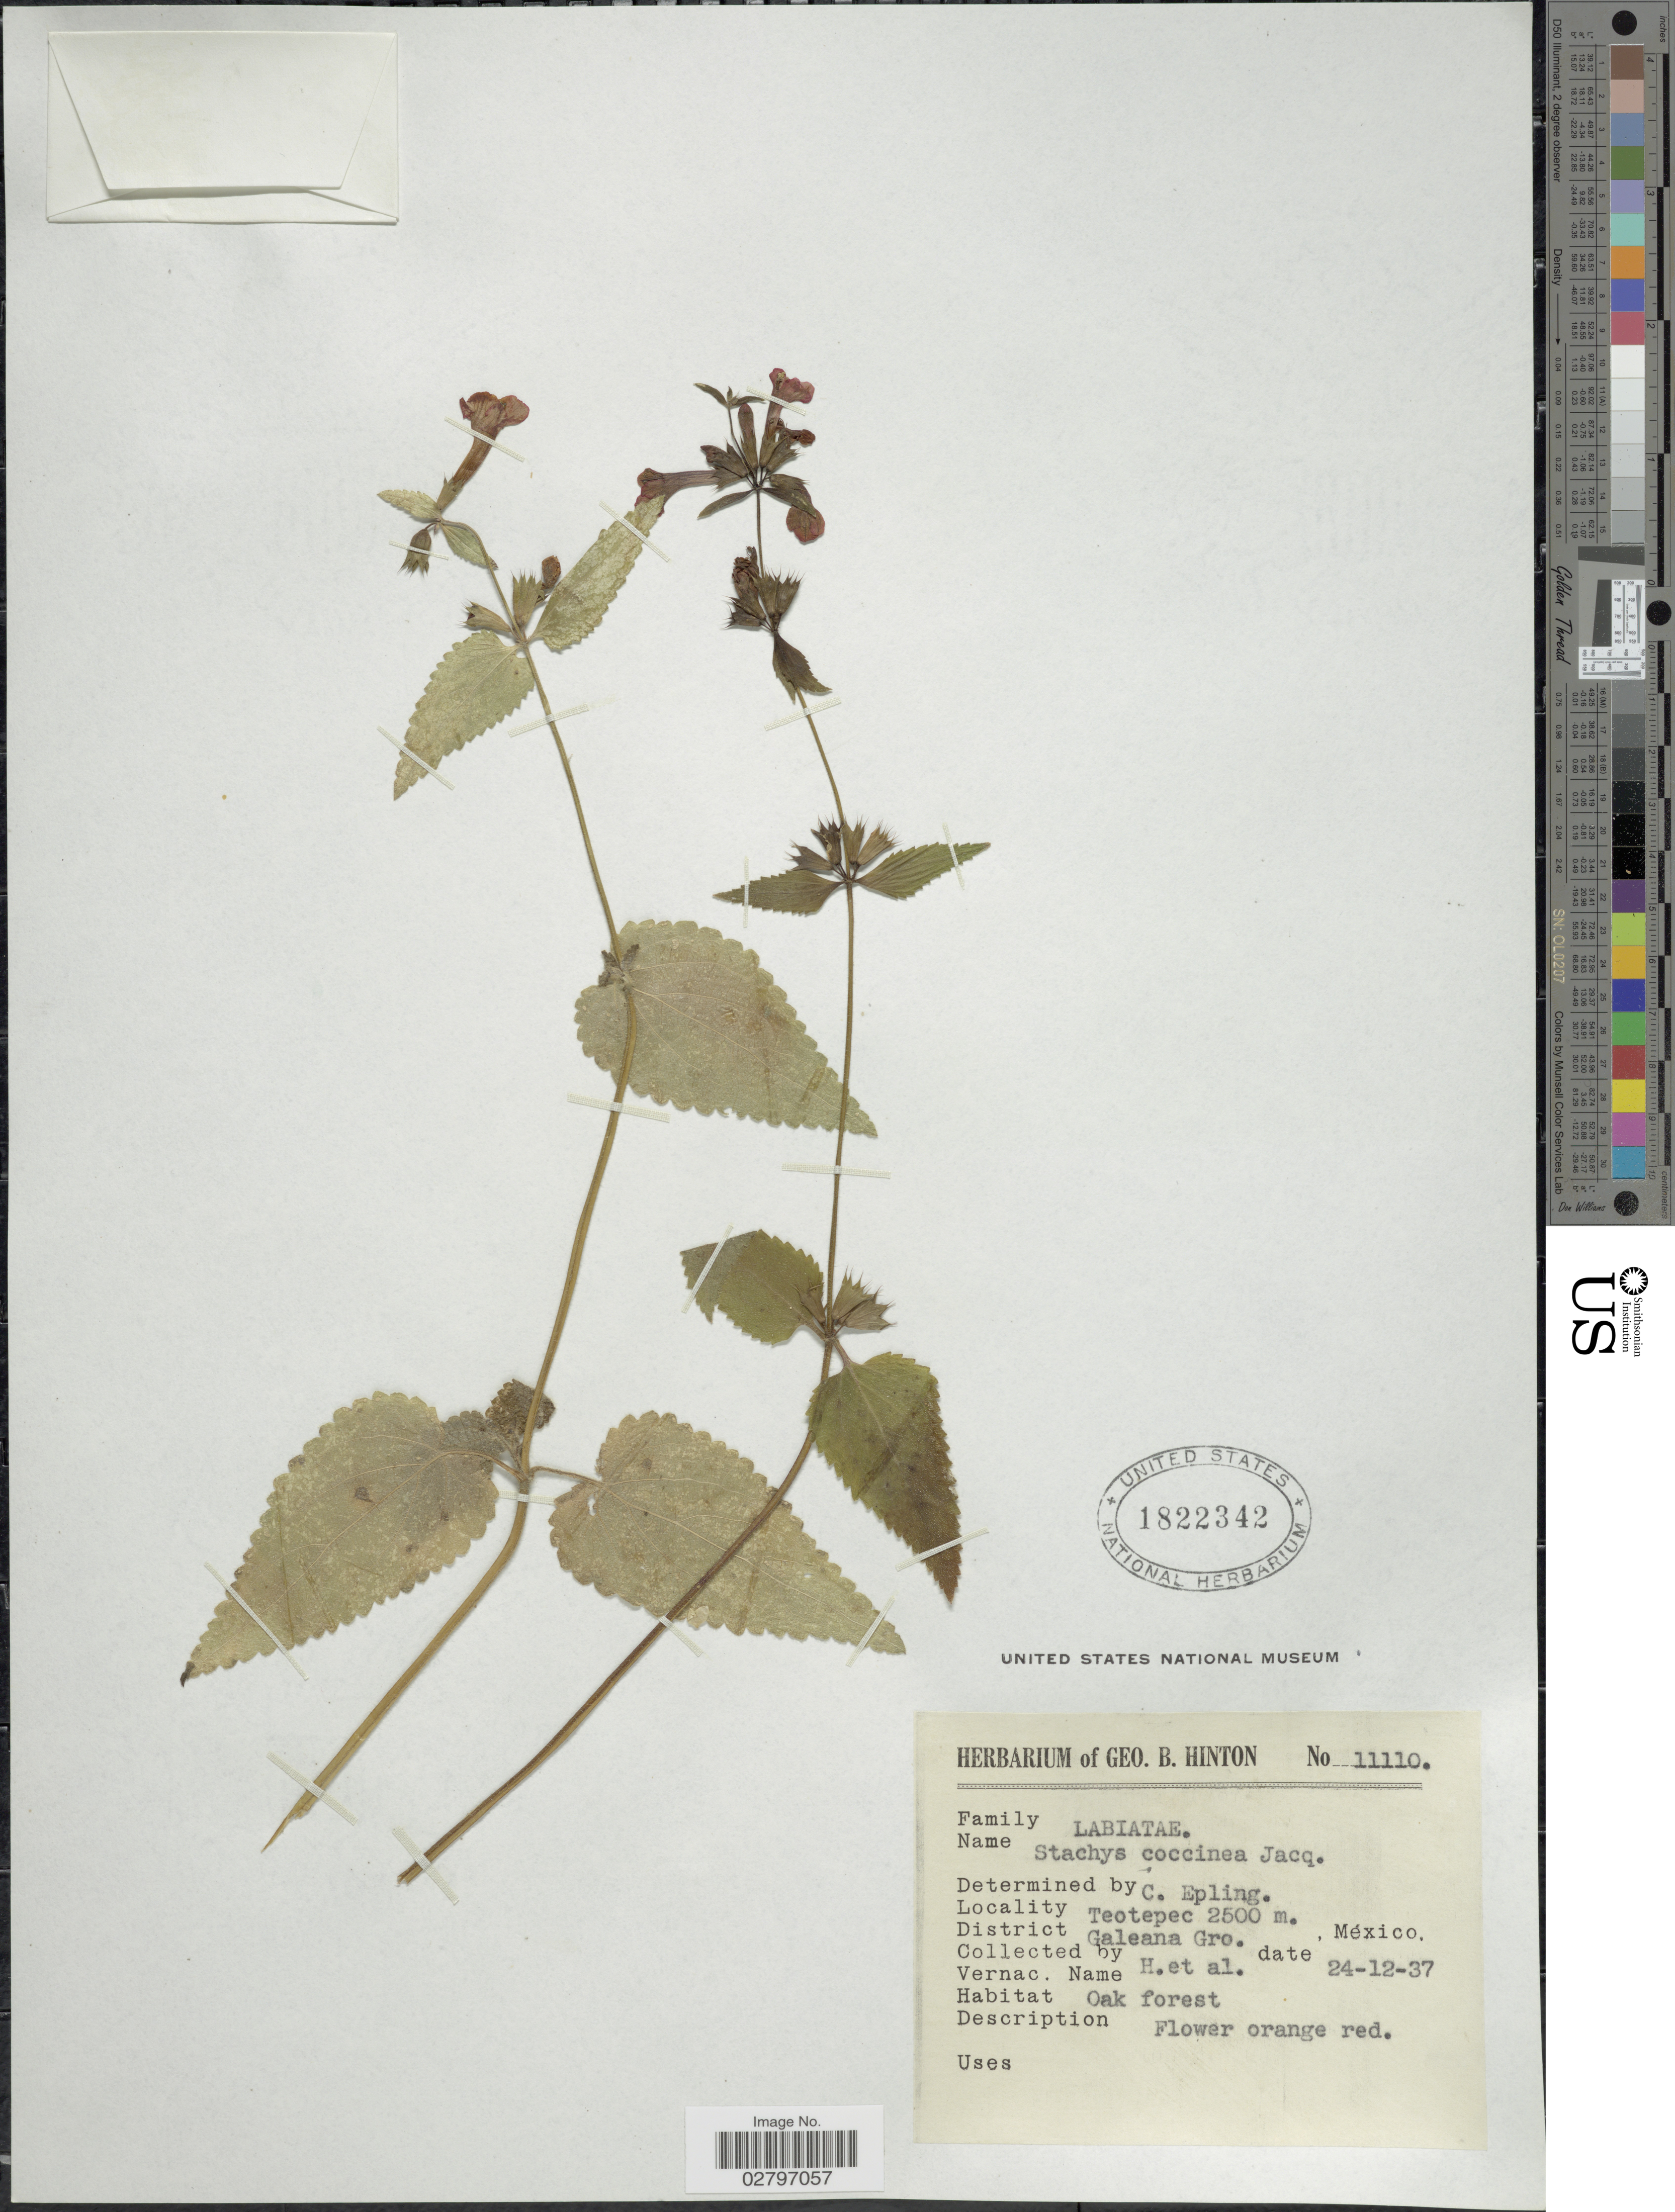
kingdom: Plantae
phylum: Tracheophyta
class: Magnoliopsida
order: Lamiales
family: Lamiaceae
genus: Stachys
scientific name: Stachys coccinea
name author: Ortega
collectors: G. B. Hinton & et al.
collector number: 11110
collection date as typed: Transcribed d/m/y: 24/12/37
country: Mexico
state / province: Guerrero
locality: Teotepec, District Galeana Gro., México.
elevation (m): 2500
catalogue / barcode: US 1822342